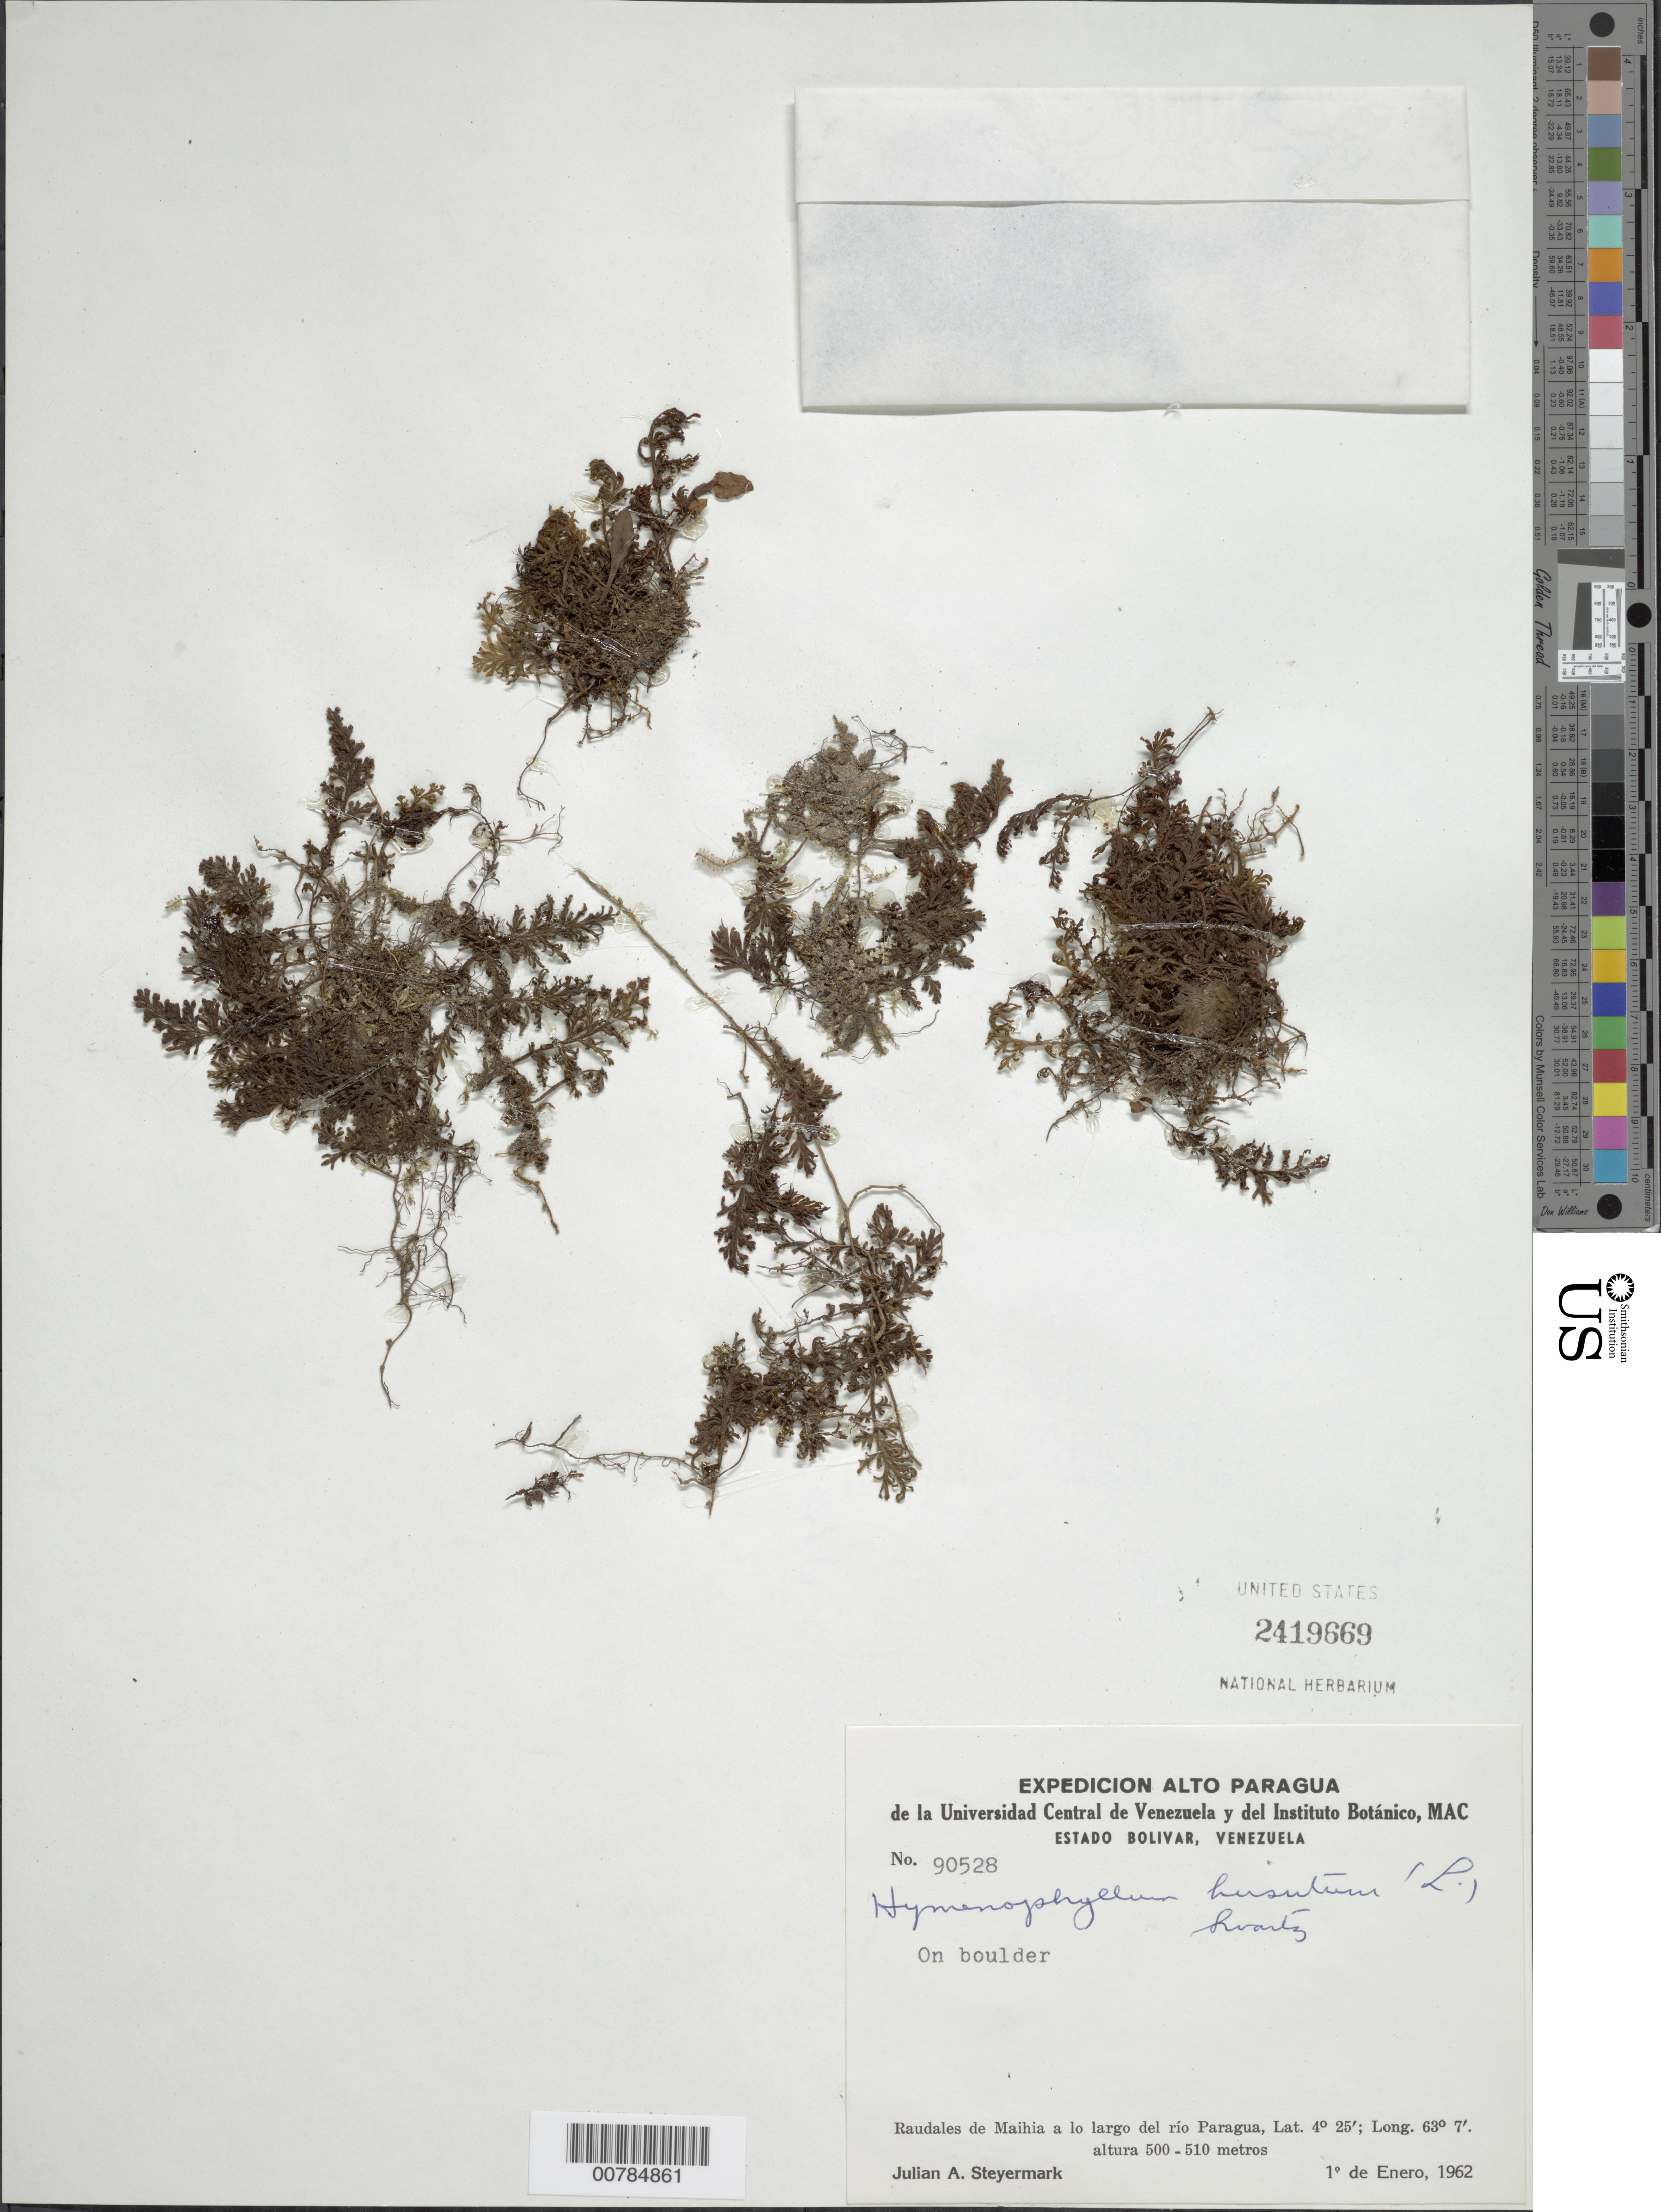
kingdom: Plantae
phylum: Tracheophyta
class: Polypodiopsida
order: Hymenophyllales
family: Hymenophyllaceae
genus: Hymenophyllum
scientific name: Hymenophyllum hirsutum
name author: (L.) Sw.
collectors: J. Steyermark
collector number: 90528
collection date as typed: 1-Jan-62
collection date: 1962-01-01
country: Venezuela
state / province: Bolívar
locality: Raudales de Maihia, Rió Paragua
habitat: On boulder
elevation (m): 500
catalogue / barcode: US 2419669